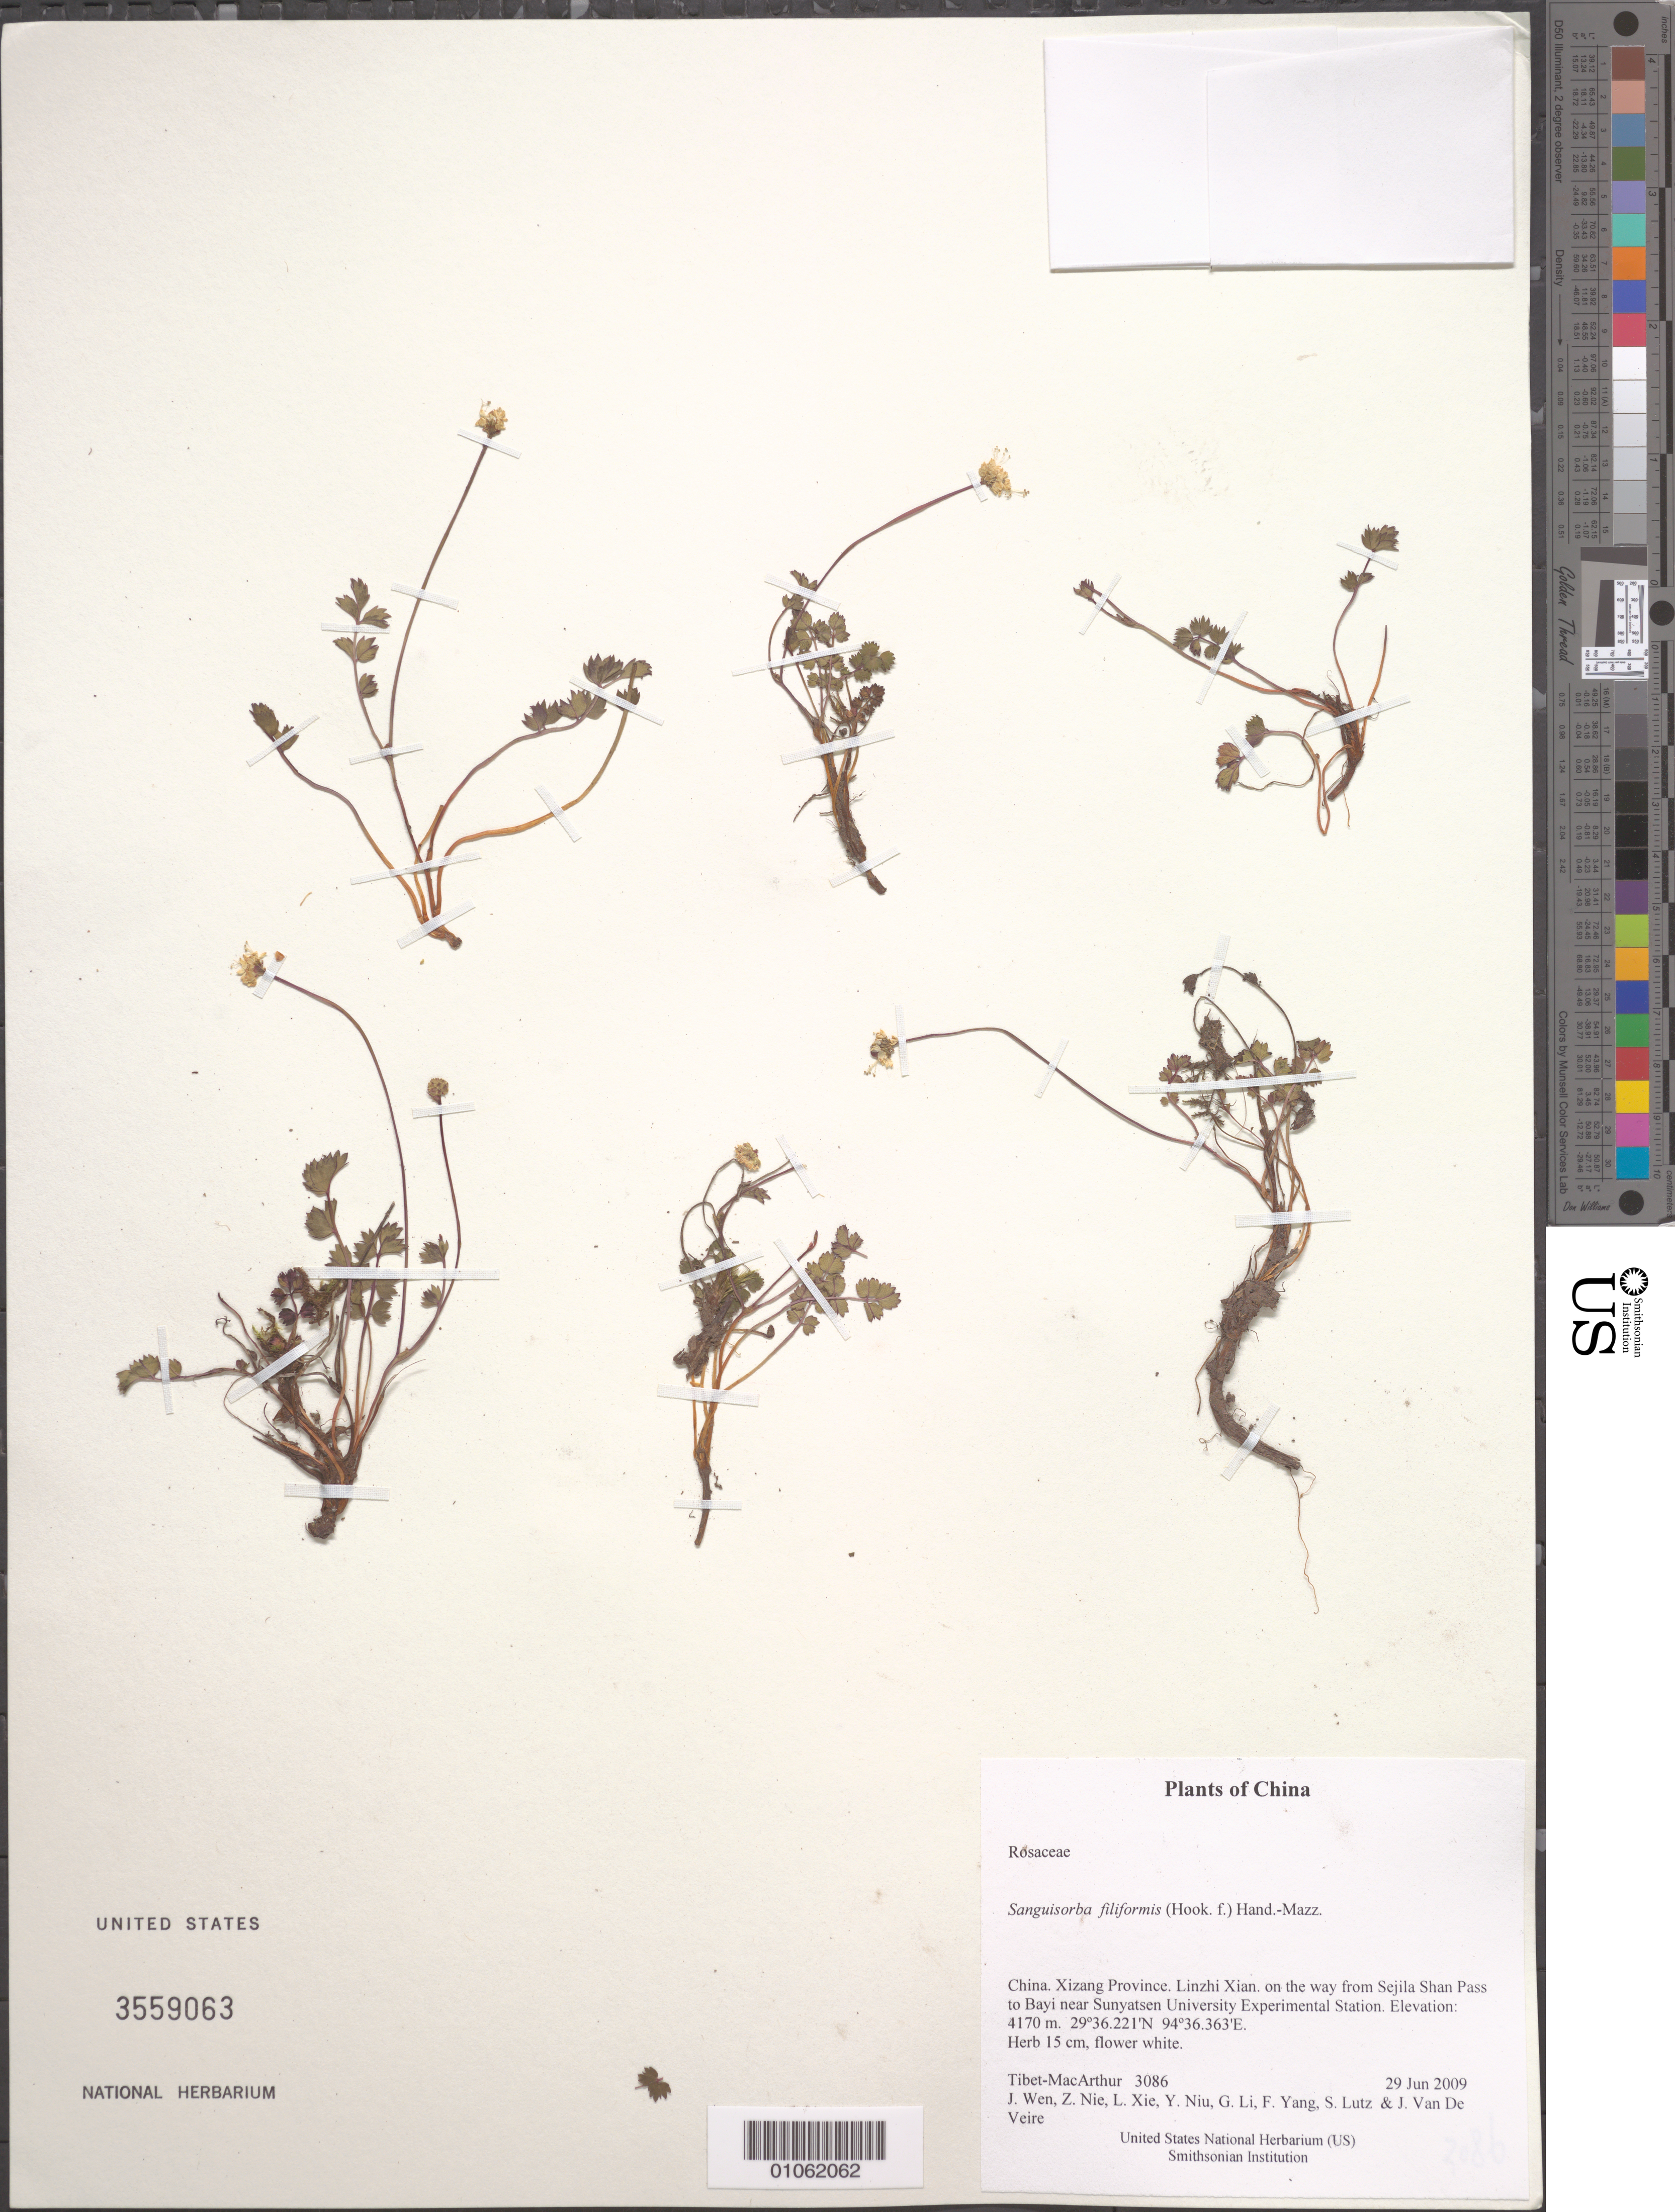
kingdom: Plantae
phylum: Tracheophyta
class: Magnoliopsida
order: Rosales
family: Rosaceae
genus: Sanguisorba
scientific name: Sanguisorba filiformis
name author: (Hook. f.) Hand.-Mazz.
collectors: Tibet-MacArthur, J. Wen, Z. Nie, L. Xie, Y. Niu, G. Li, F. Yang, S. Lutz & J. Van De Veire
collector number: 3086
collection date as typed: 29 Jun 2009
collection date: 2009-06-29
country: China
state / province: Xizang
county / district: Linzhi Xian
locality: on the way from Sejila Shan Pass to Bayi near Sunyatsen University Experimental Station.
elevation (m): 4170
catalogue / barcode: US 3559063